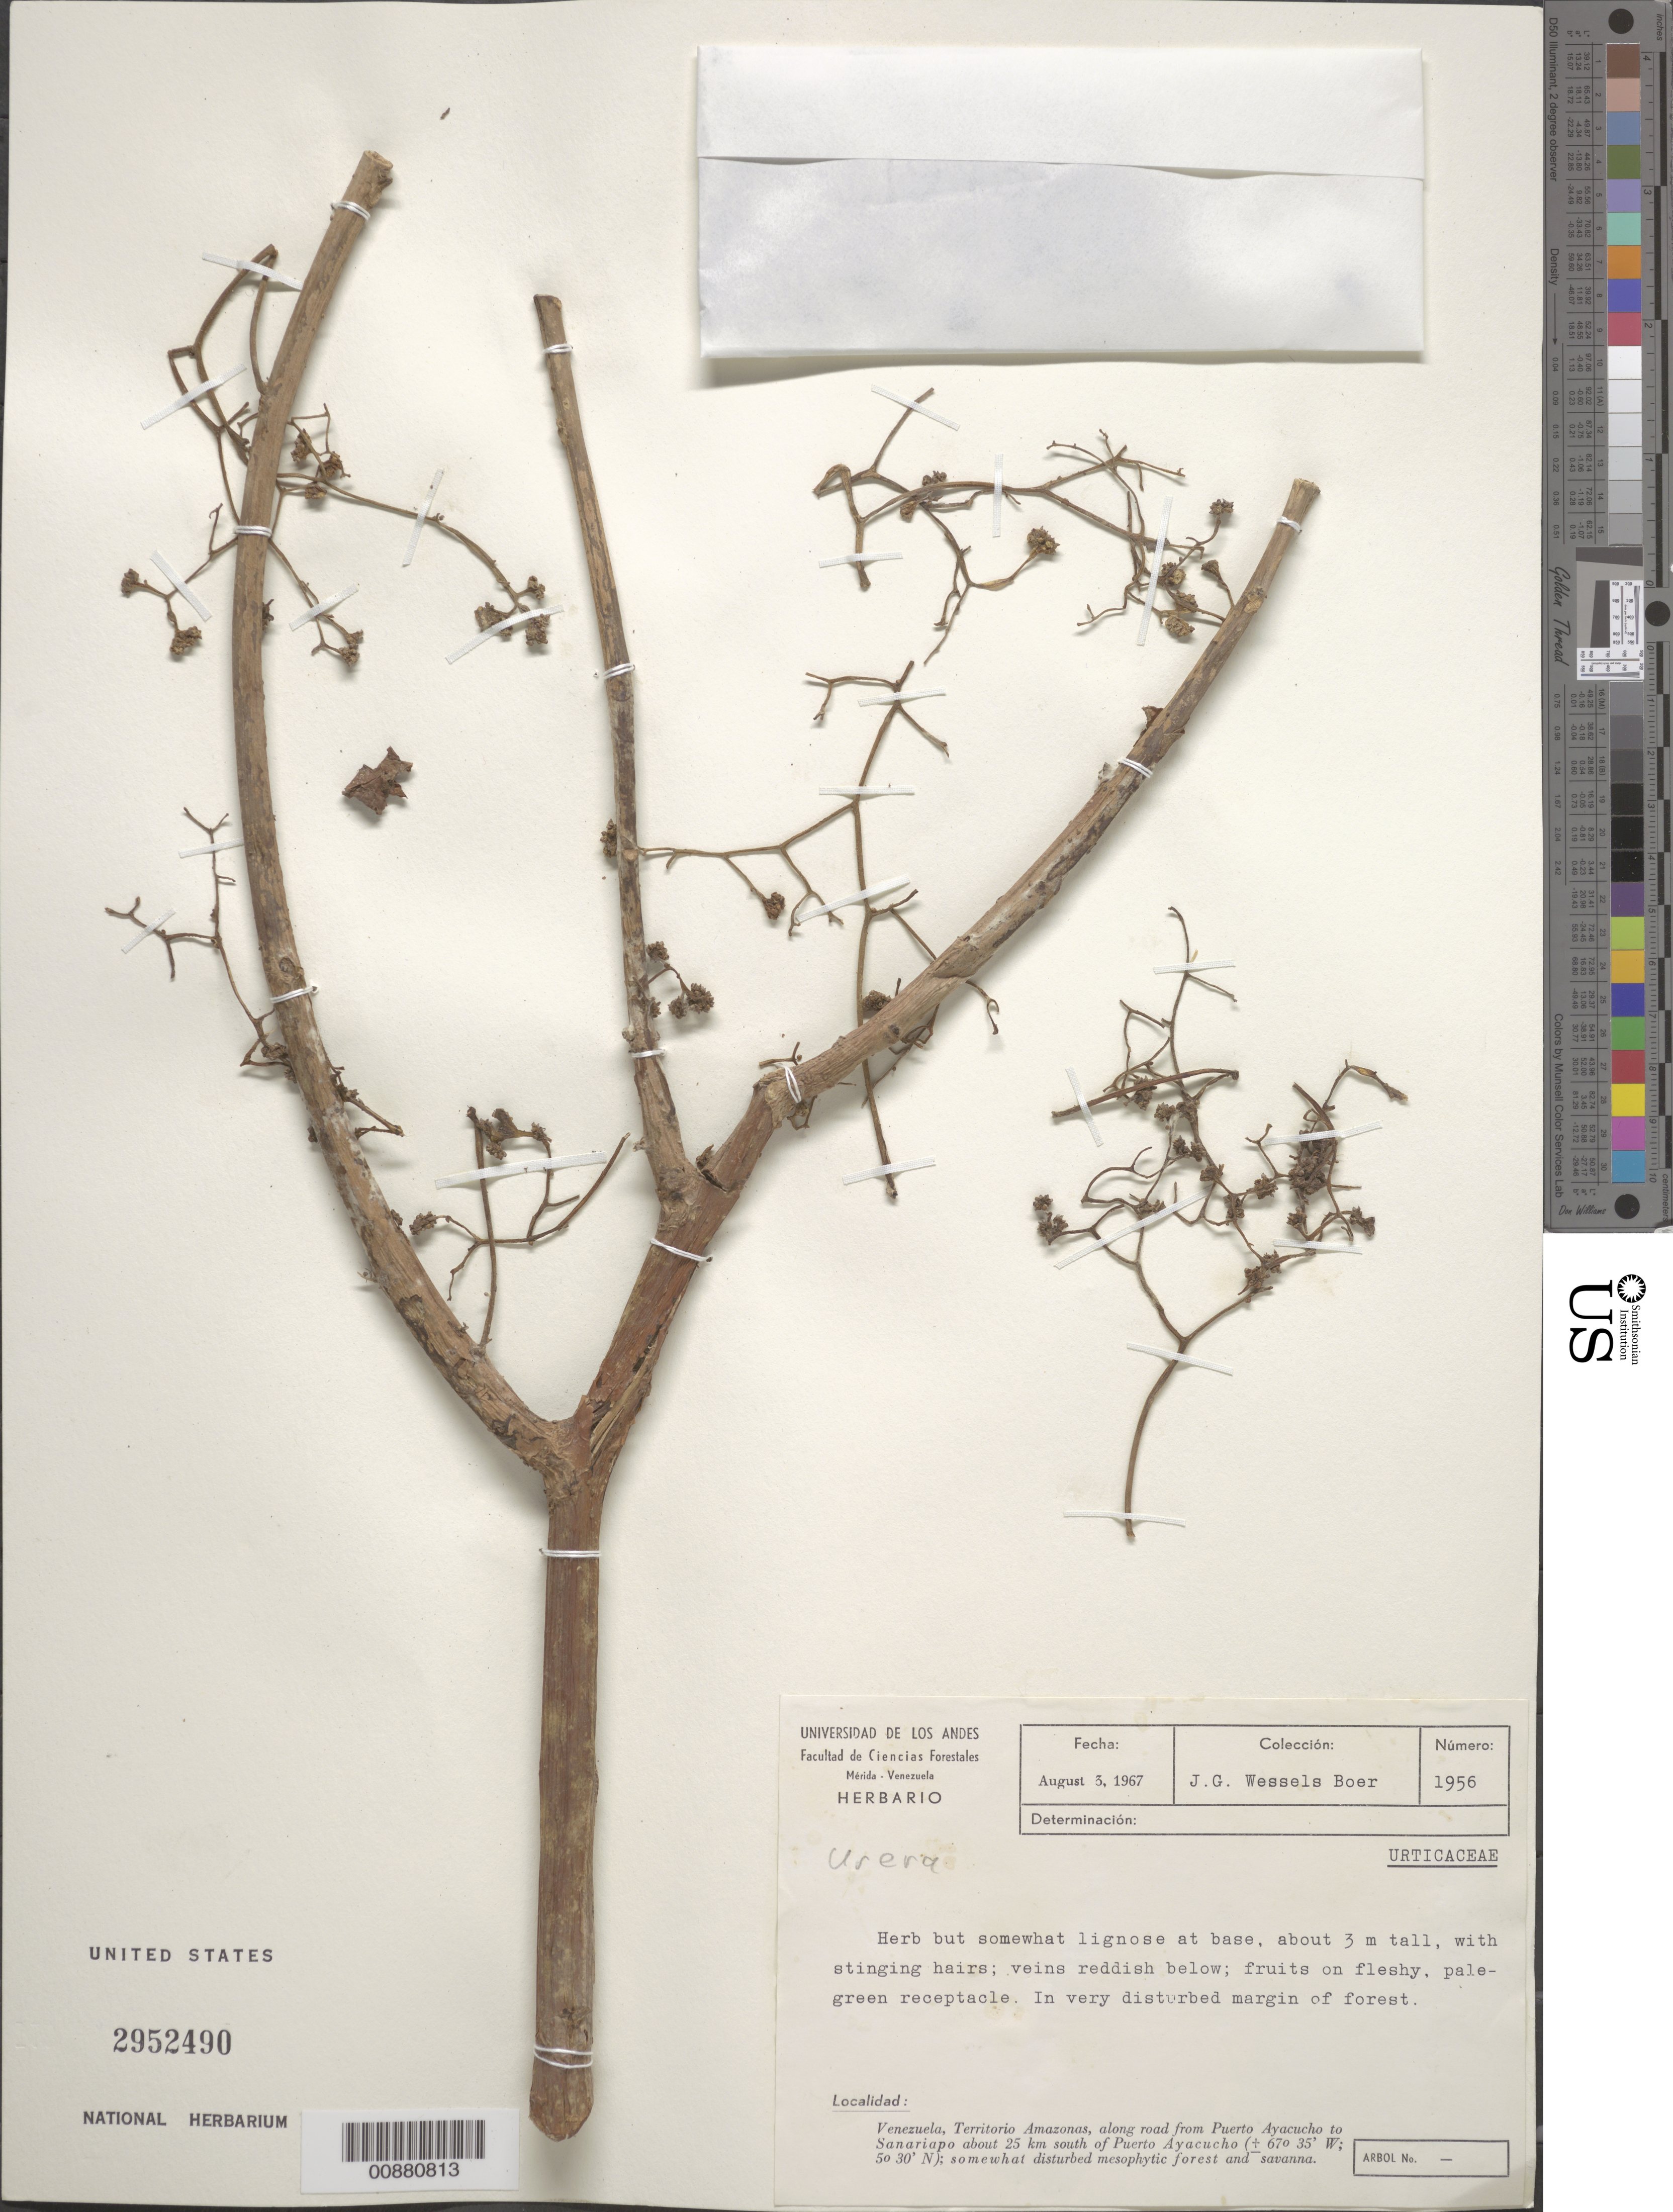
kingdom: Plantae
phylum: Tracheophyta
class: Magnoliopsida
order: Rosales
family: Urticaceae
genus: Urera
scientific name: Urera sp.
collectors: J. G. Wessels Boer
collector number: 1956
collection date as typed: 3-Aug-67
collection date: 1967-08-03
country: Venezuela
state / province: Amazonas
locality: Puerto Ayacucho to Sanariapo road, 25 km S of Puerto Ayacucho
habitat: Very disturbed margin of forest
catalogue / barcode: US 2952490